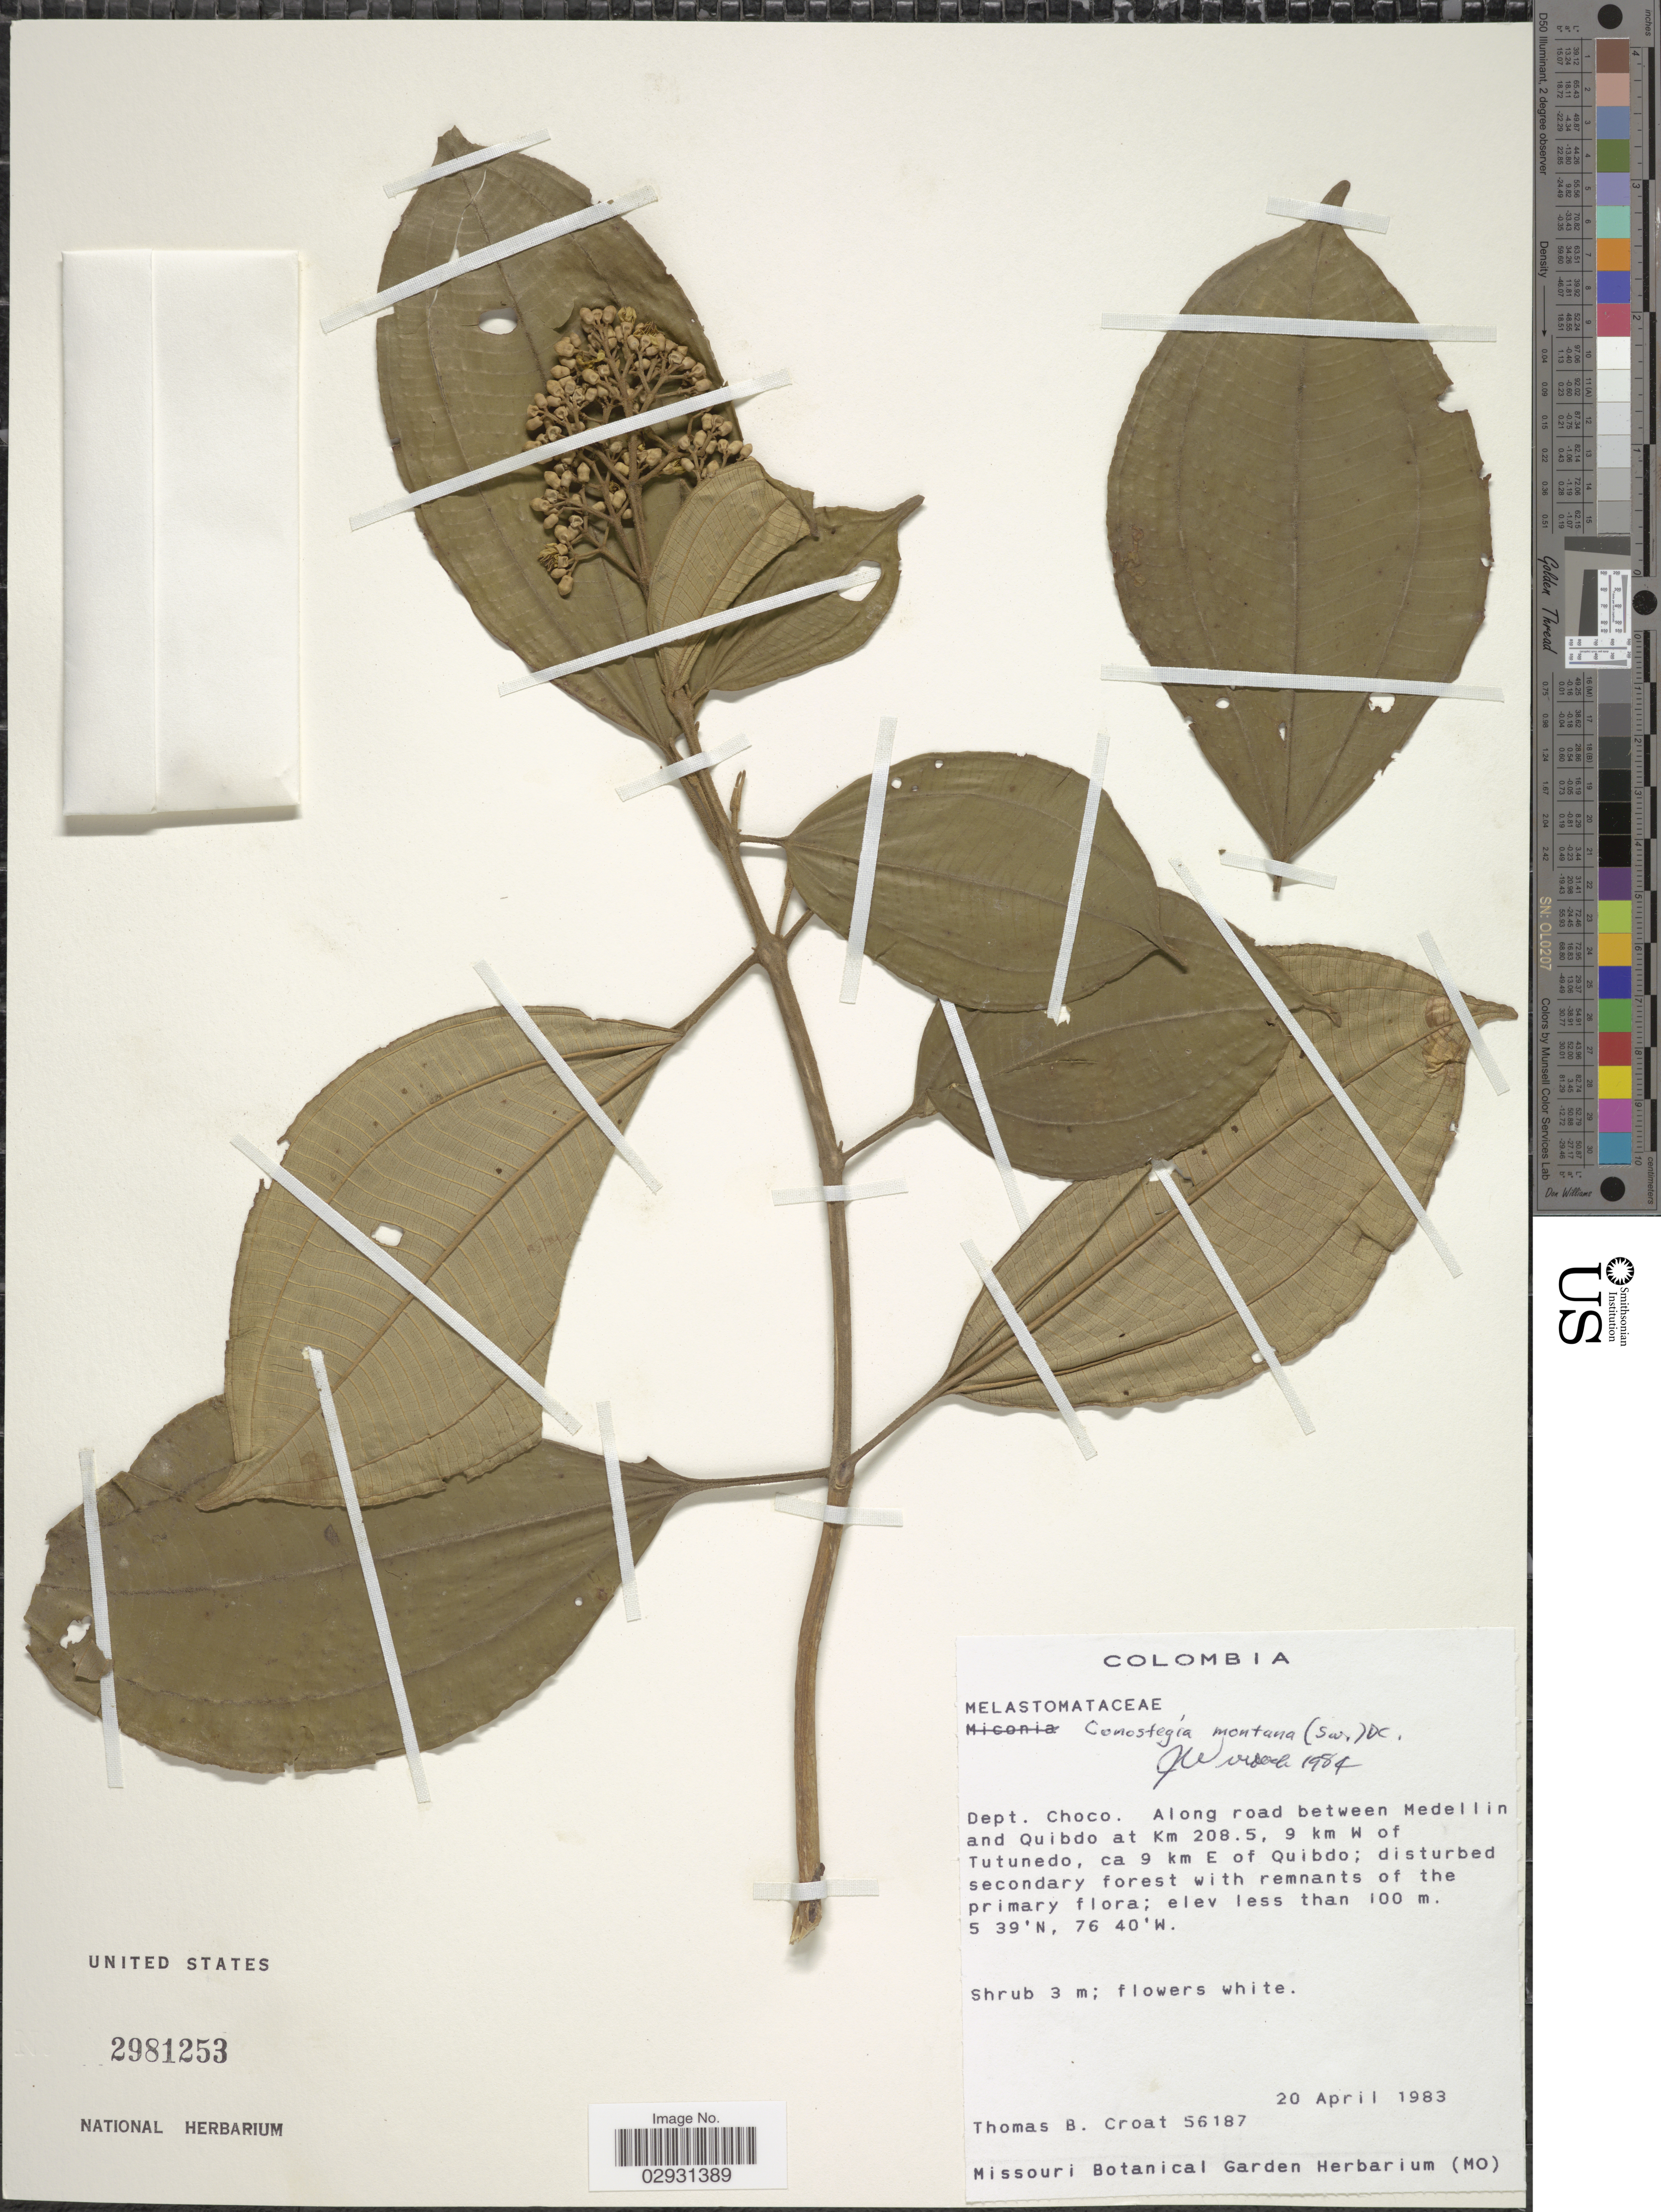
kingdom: Plantae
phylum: Tracheophyta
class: Magnoliopsida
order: Myrtales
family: Melastomataceae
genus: Conostegia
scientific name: Conostegia montana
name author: (Sw.) D. Don ex DC.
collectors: T. B. Croat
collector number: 56187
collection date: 1983-04-20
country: Colombia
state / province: Chocó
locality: Dept. Choco. Along road between Medellin and Quibdo at Km 208.5, 9 km W of Tutunedo, ca 9 km E of Quibdo.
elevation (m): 100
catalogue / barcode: US 2981253